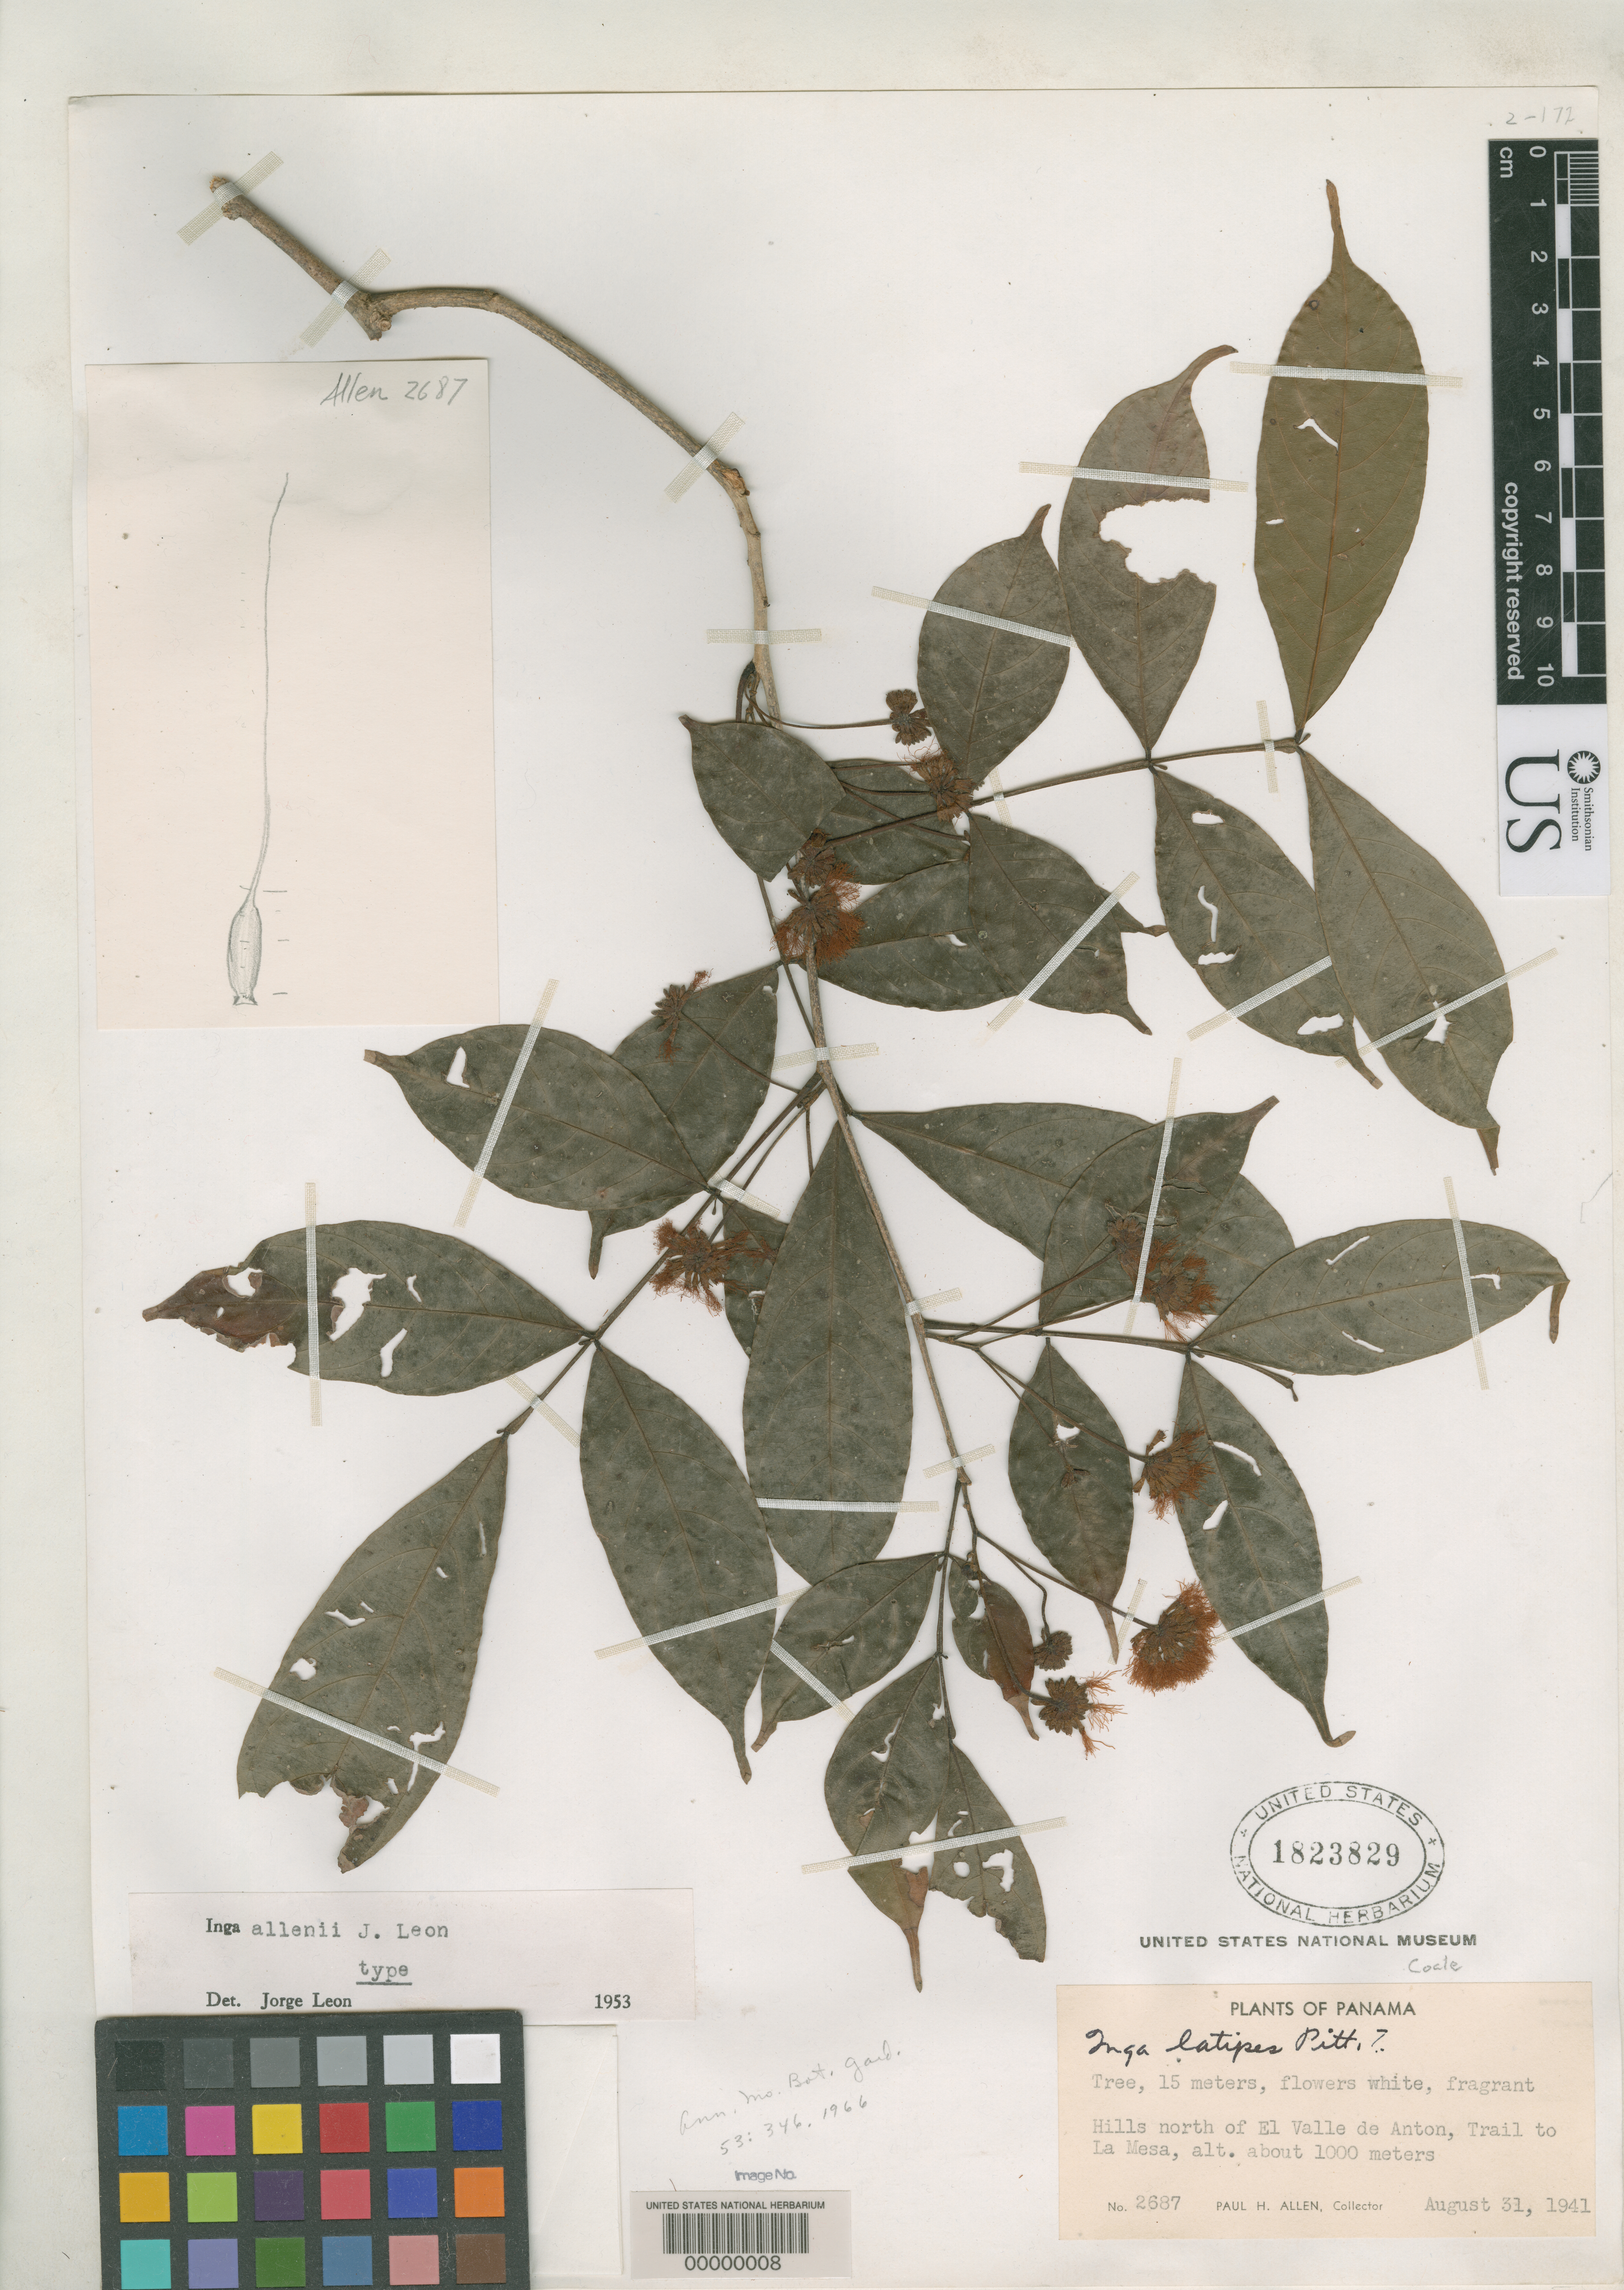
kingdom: Plantae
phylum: Tracheophyta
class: Magnoliopsida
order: Fabales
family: Fabaceae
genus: Inga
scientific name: Inga allenii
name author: J. León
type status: Holotype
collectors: P. H. Allen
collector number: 2687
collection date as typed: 31 Aug 1941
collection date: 1941-08-31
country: Panama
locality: Hills N of El Valle De Anton, Trail to La Mesa.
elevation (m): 1000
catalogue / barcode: US 1823829